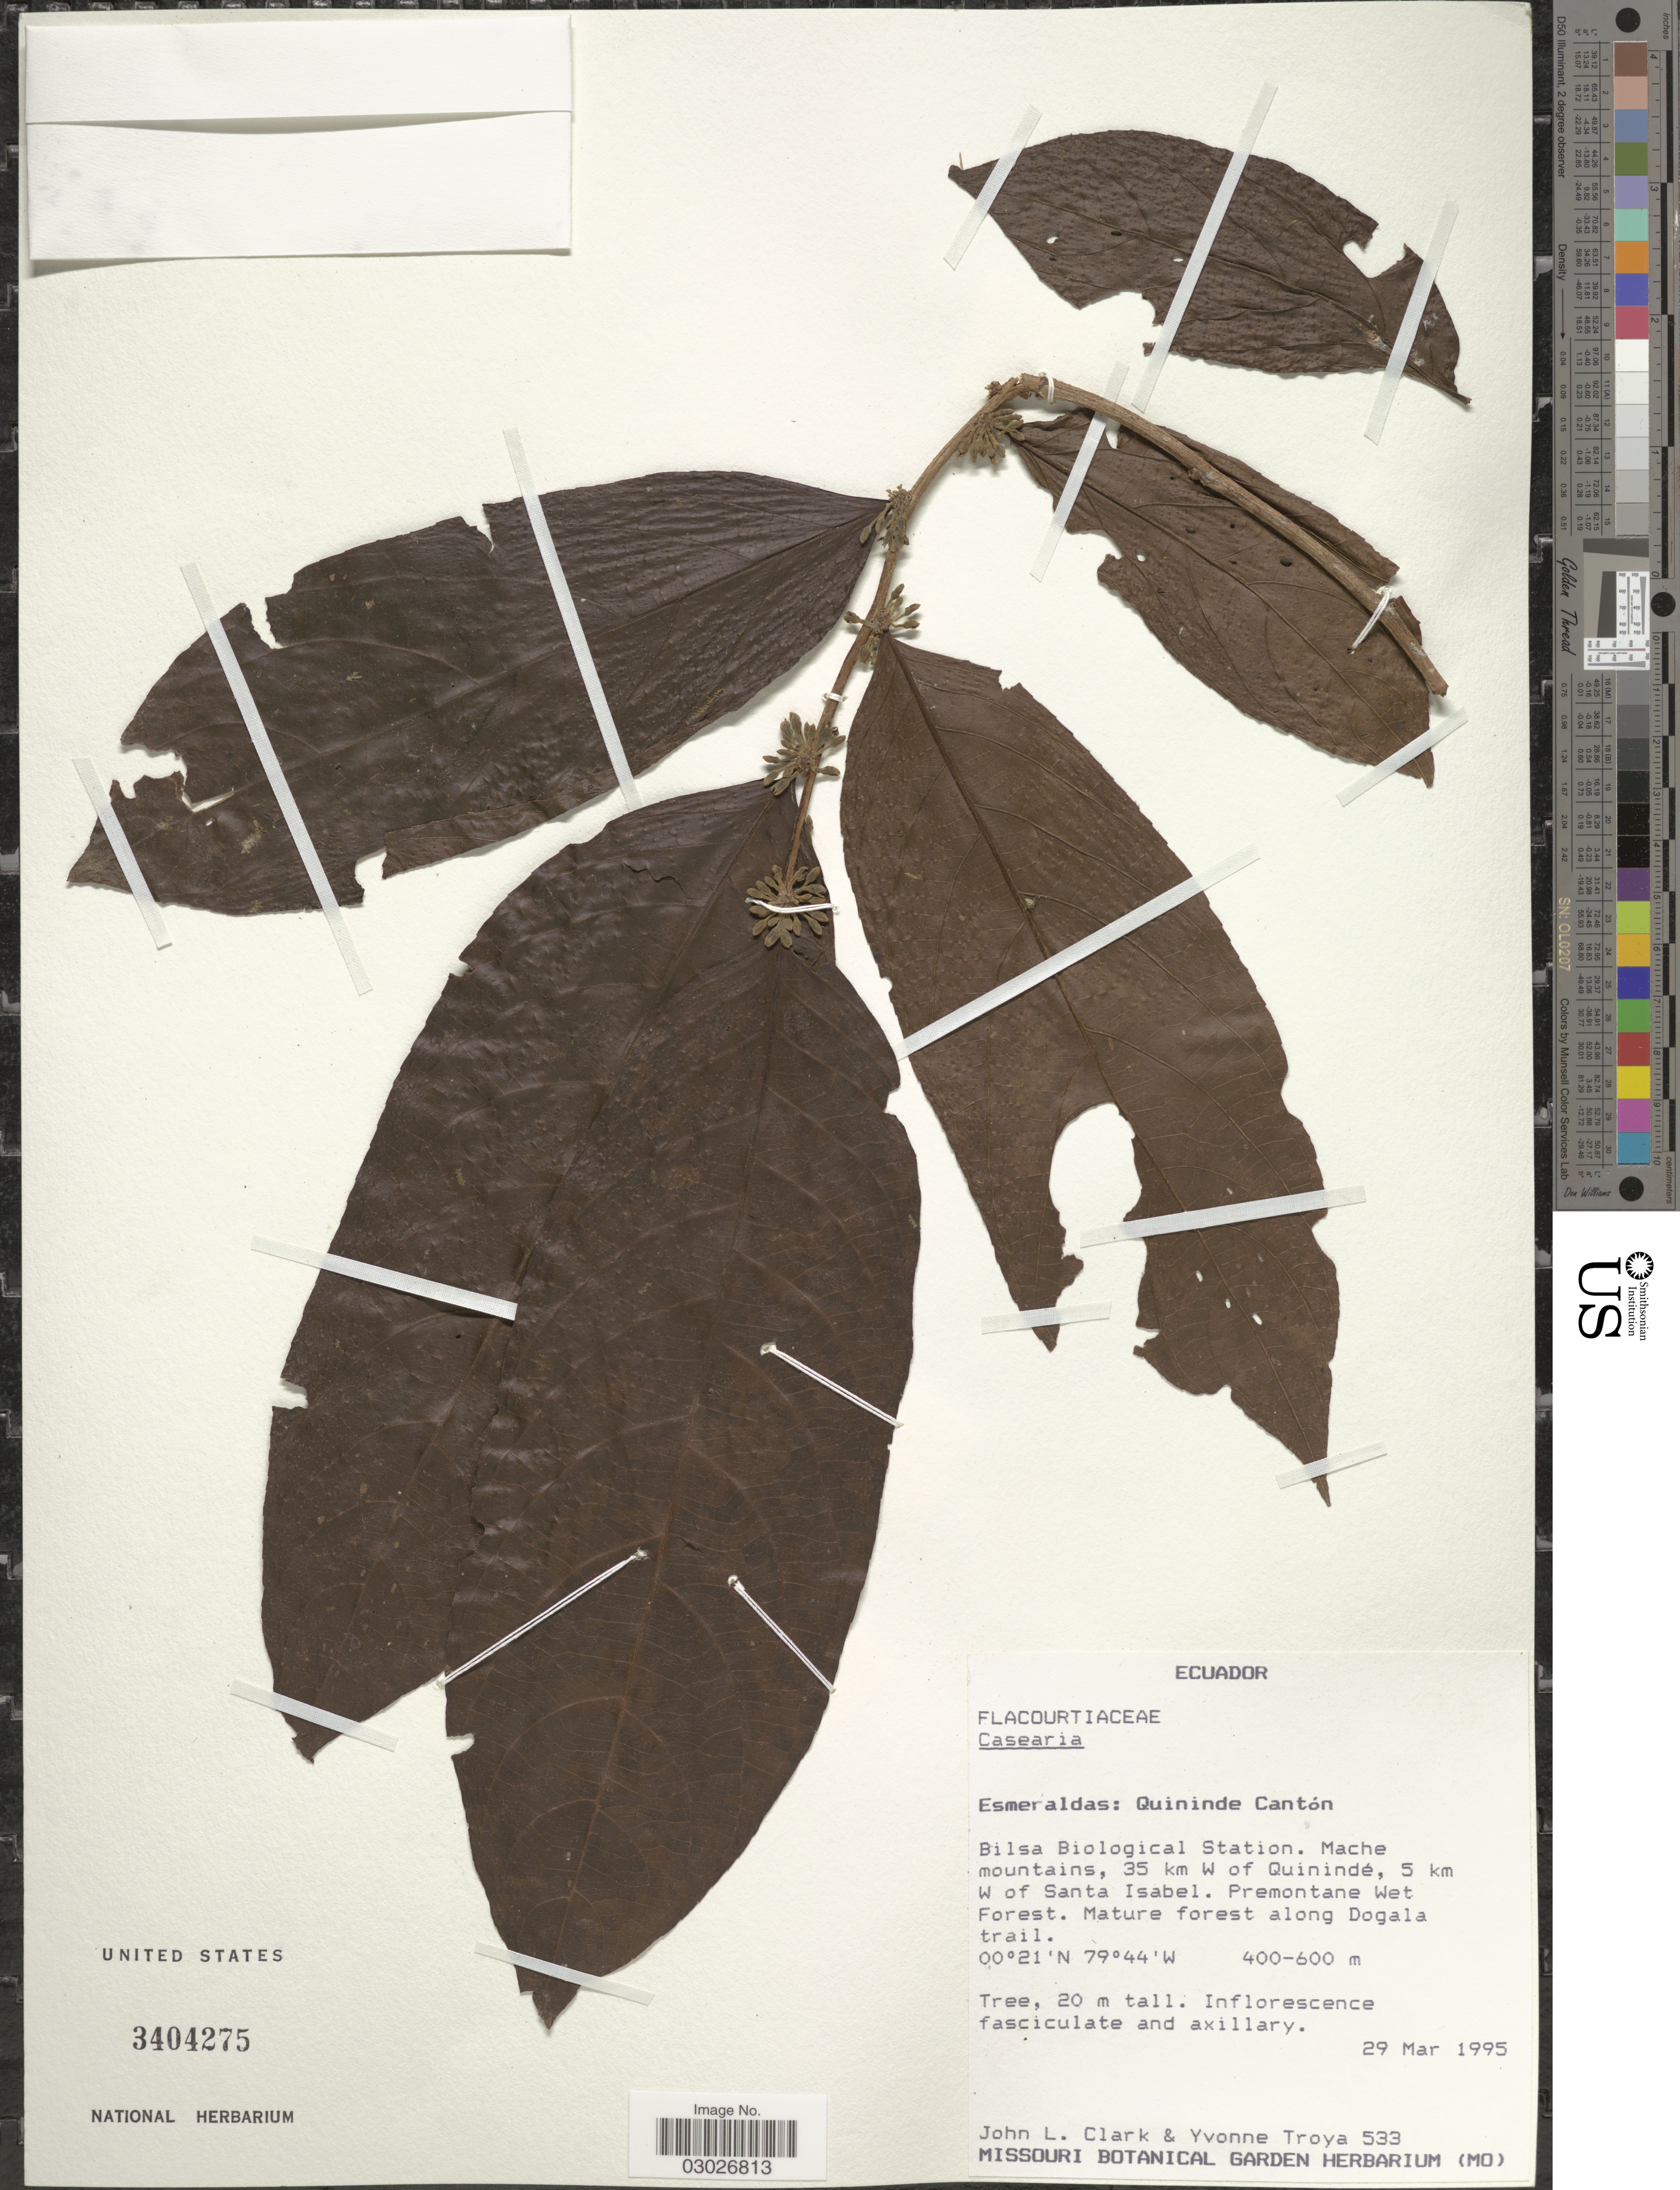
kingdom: Plantae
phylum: Tracheophyta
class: Magnoliopsida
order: Malpighiales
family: Salicaceae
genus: Casearia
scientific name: Casearia sp.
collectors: J. L. Clark & Y. Troya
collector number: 533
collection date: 1995-03-29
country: Ecuador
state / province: Esmeraldas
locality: Quininde Cantón. Bilsa Biological Station. Mache mountains, 35 km W of Quinindé, 5 km W of Santa Isabel. Premontane Wet Forest. Mature forest along Dogala trail.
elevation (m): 400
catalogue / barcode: US 3404275